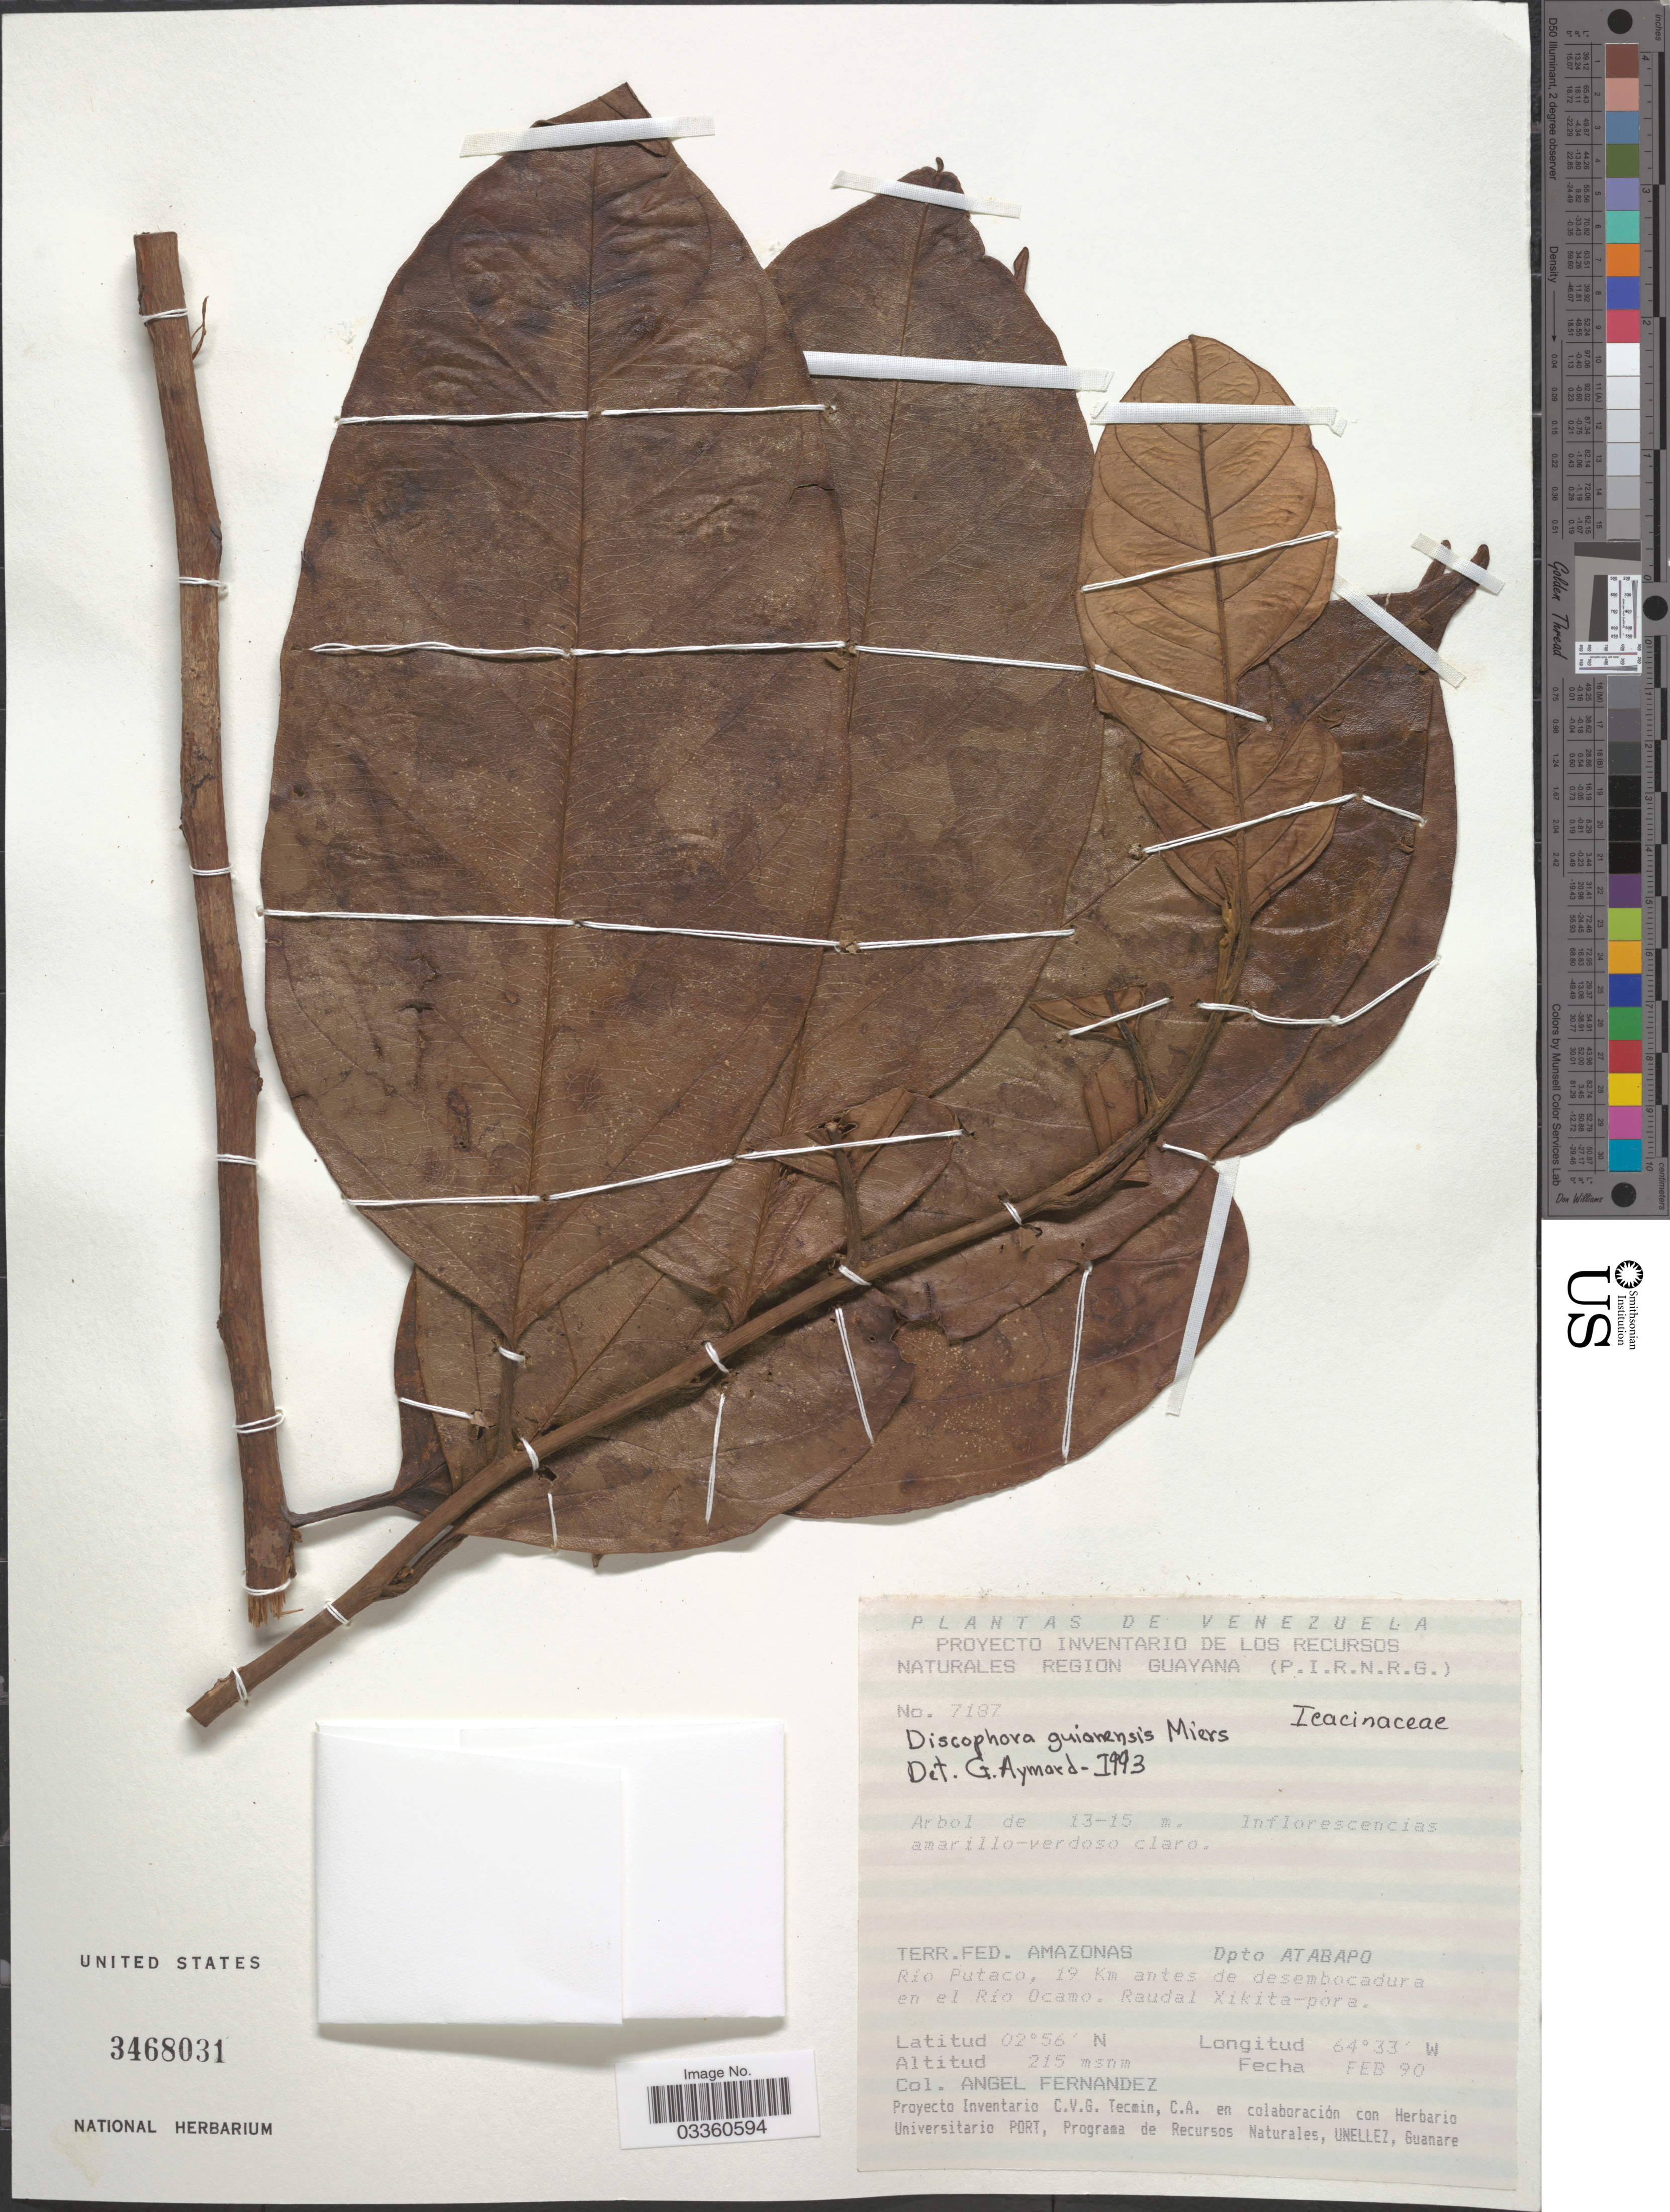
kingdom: Plantae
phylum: Tracheophyta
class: Magnoliopsida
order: Cardiopteridales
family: Stemonuraceae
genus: Discophora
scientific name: Discophora guianensis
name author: Miers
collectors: Á. Fernández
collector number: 7187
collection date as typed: Transcribed d/m/y: /2/90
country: Venezuela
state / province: Amazonas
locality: Terr. Fed. Amazonas, Dpto Atabapo. Río Putaco, 19 Km antes de desembocadura en el Río Ocamo. Raudal Xikita-pora.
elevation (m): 215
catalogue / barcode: US 3468031